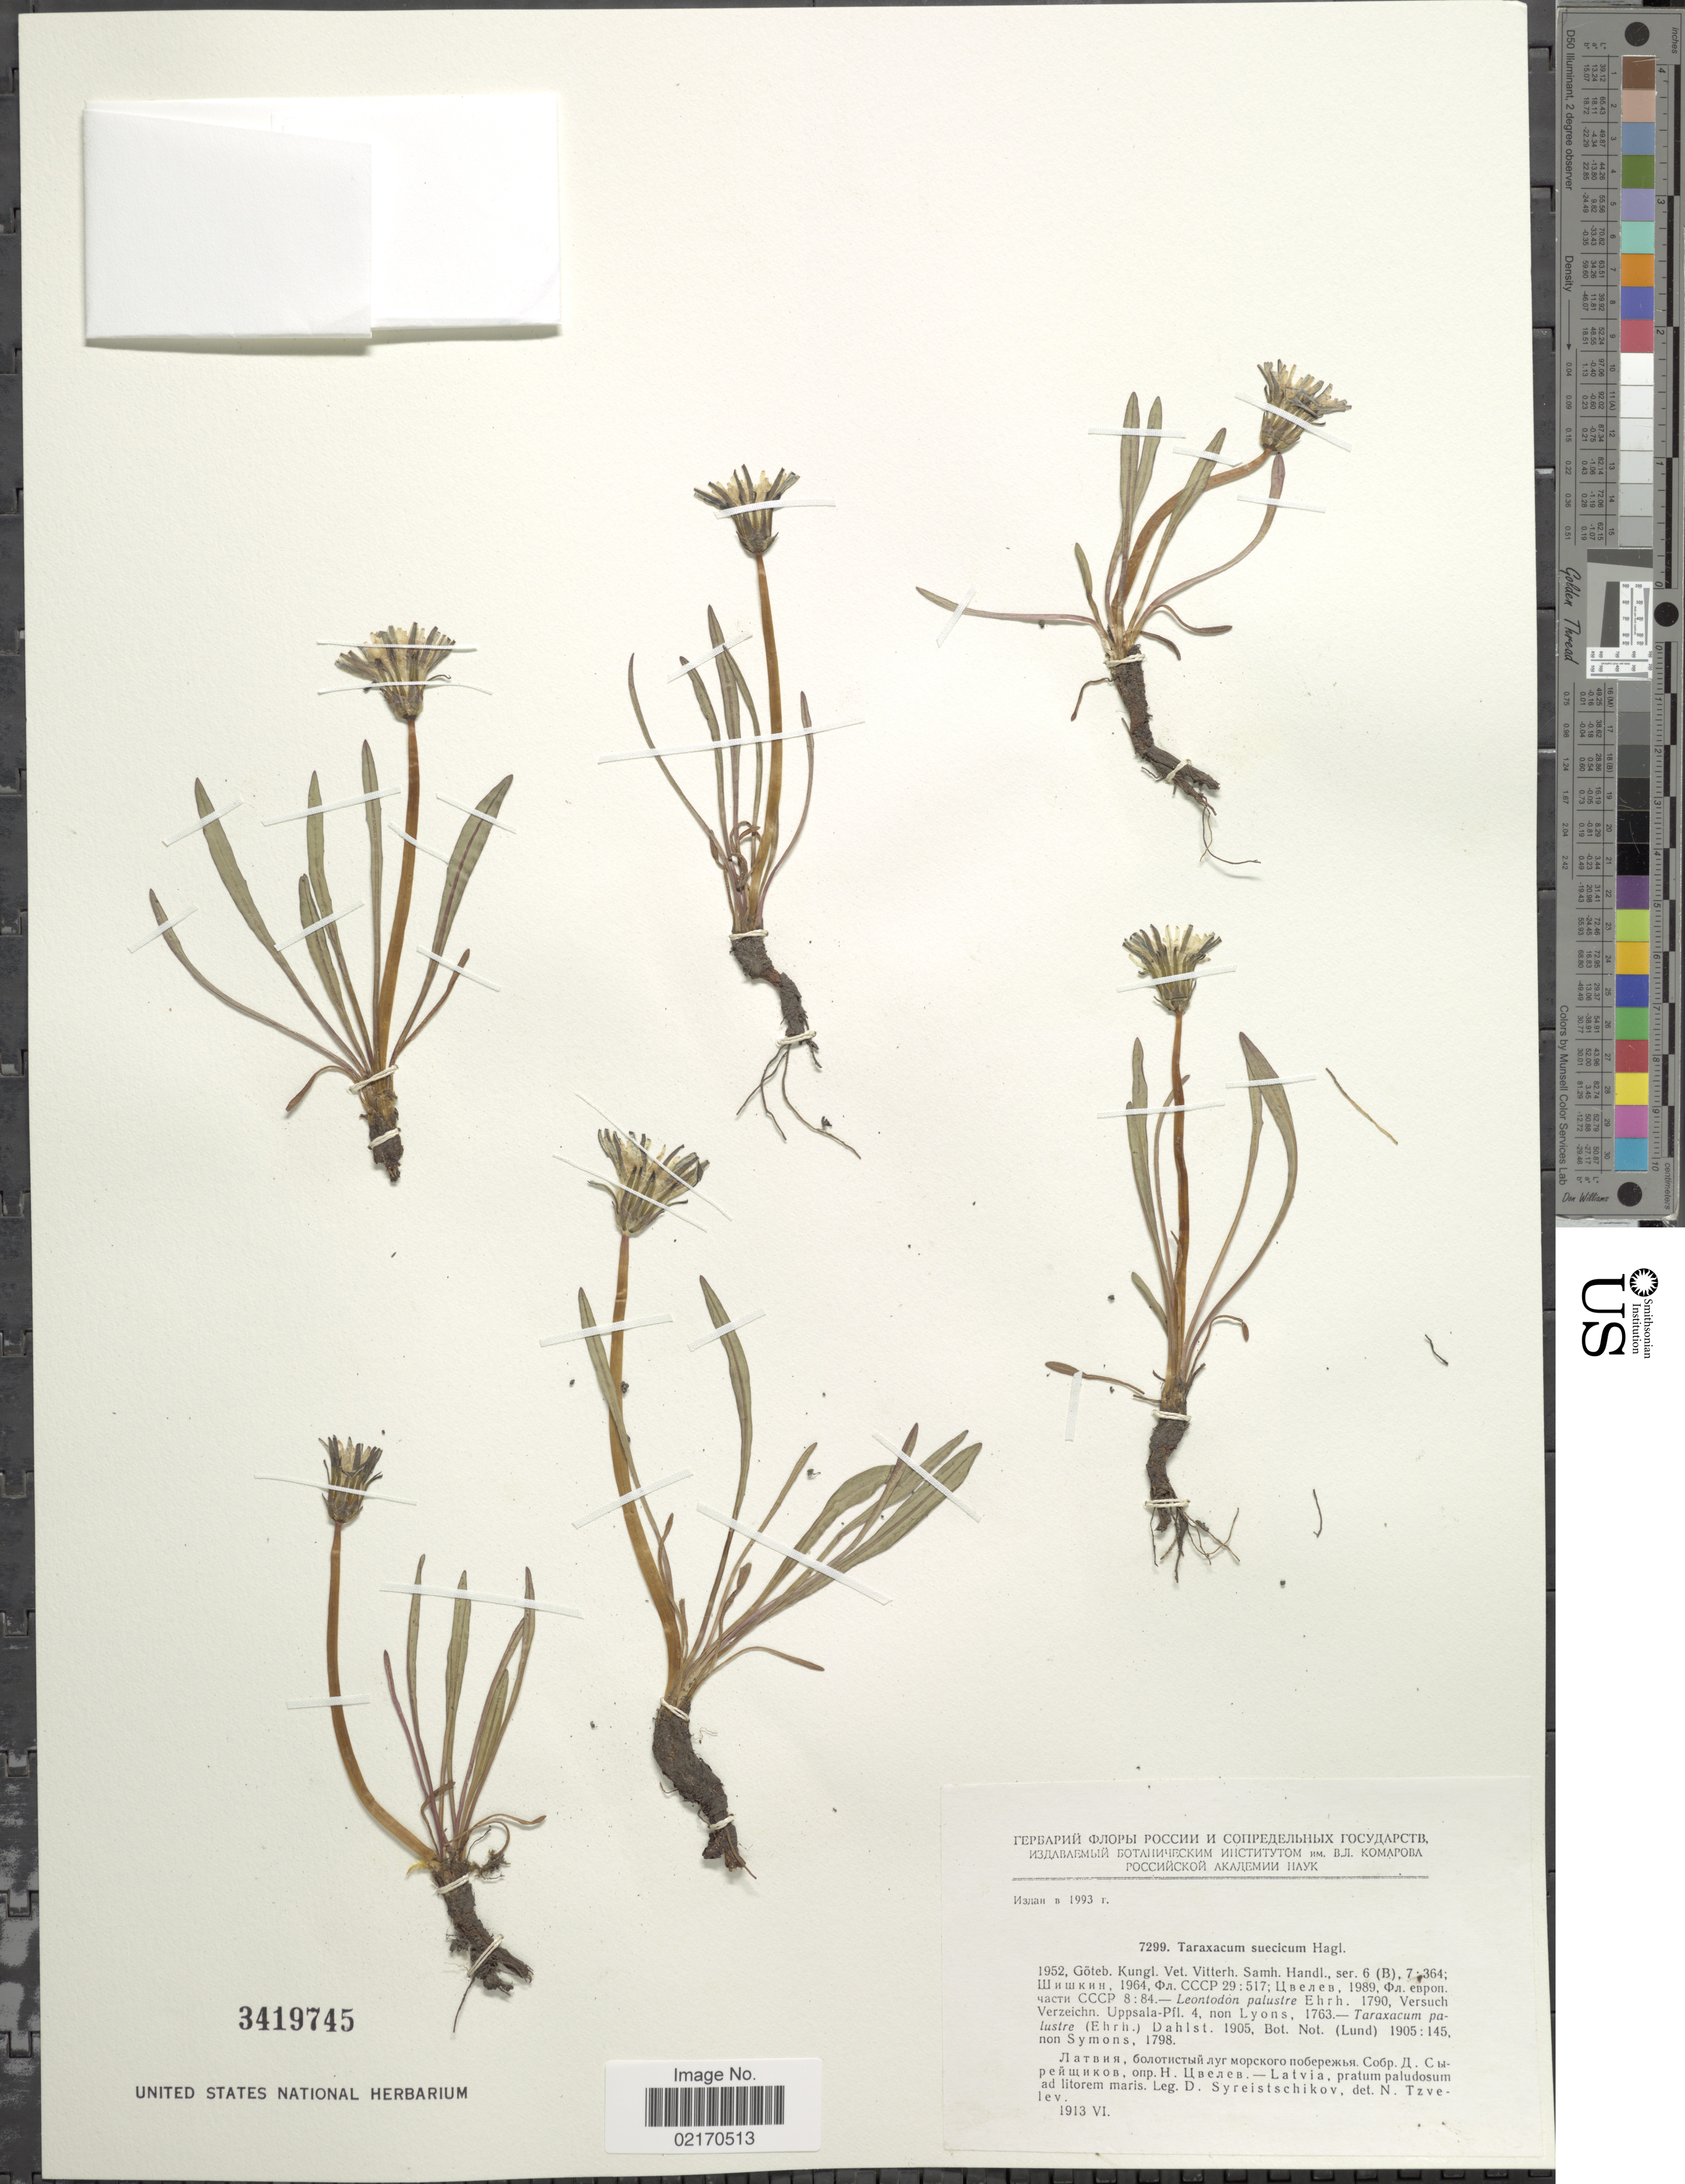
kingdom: Plantae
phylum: Tracheophyta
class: Magnoliopsida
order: Asterales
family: Asteraceae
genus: Taraxacum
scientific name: Taraxacum suecicum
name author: G.E. Haglund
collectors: D. Syreisczikov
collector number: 7299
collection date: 1913-06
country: Latvia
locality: Pratum paludosum ad litorem maris.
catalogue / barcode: US 3419745